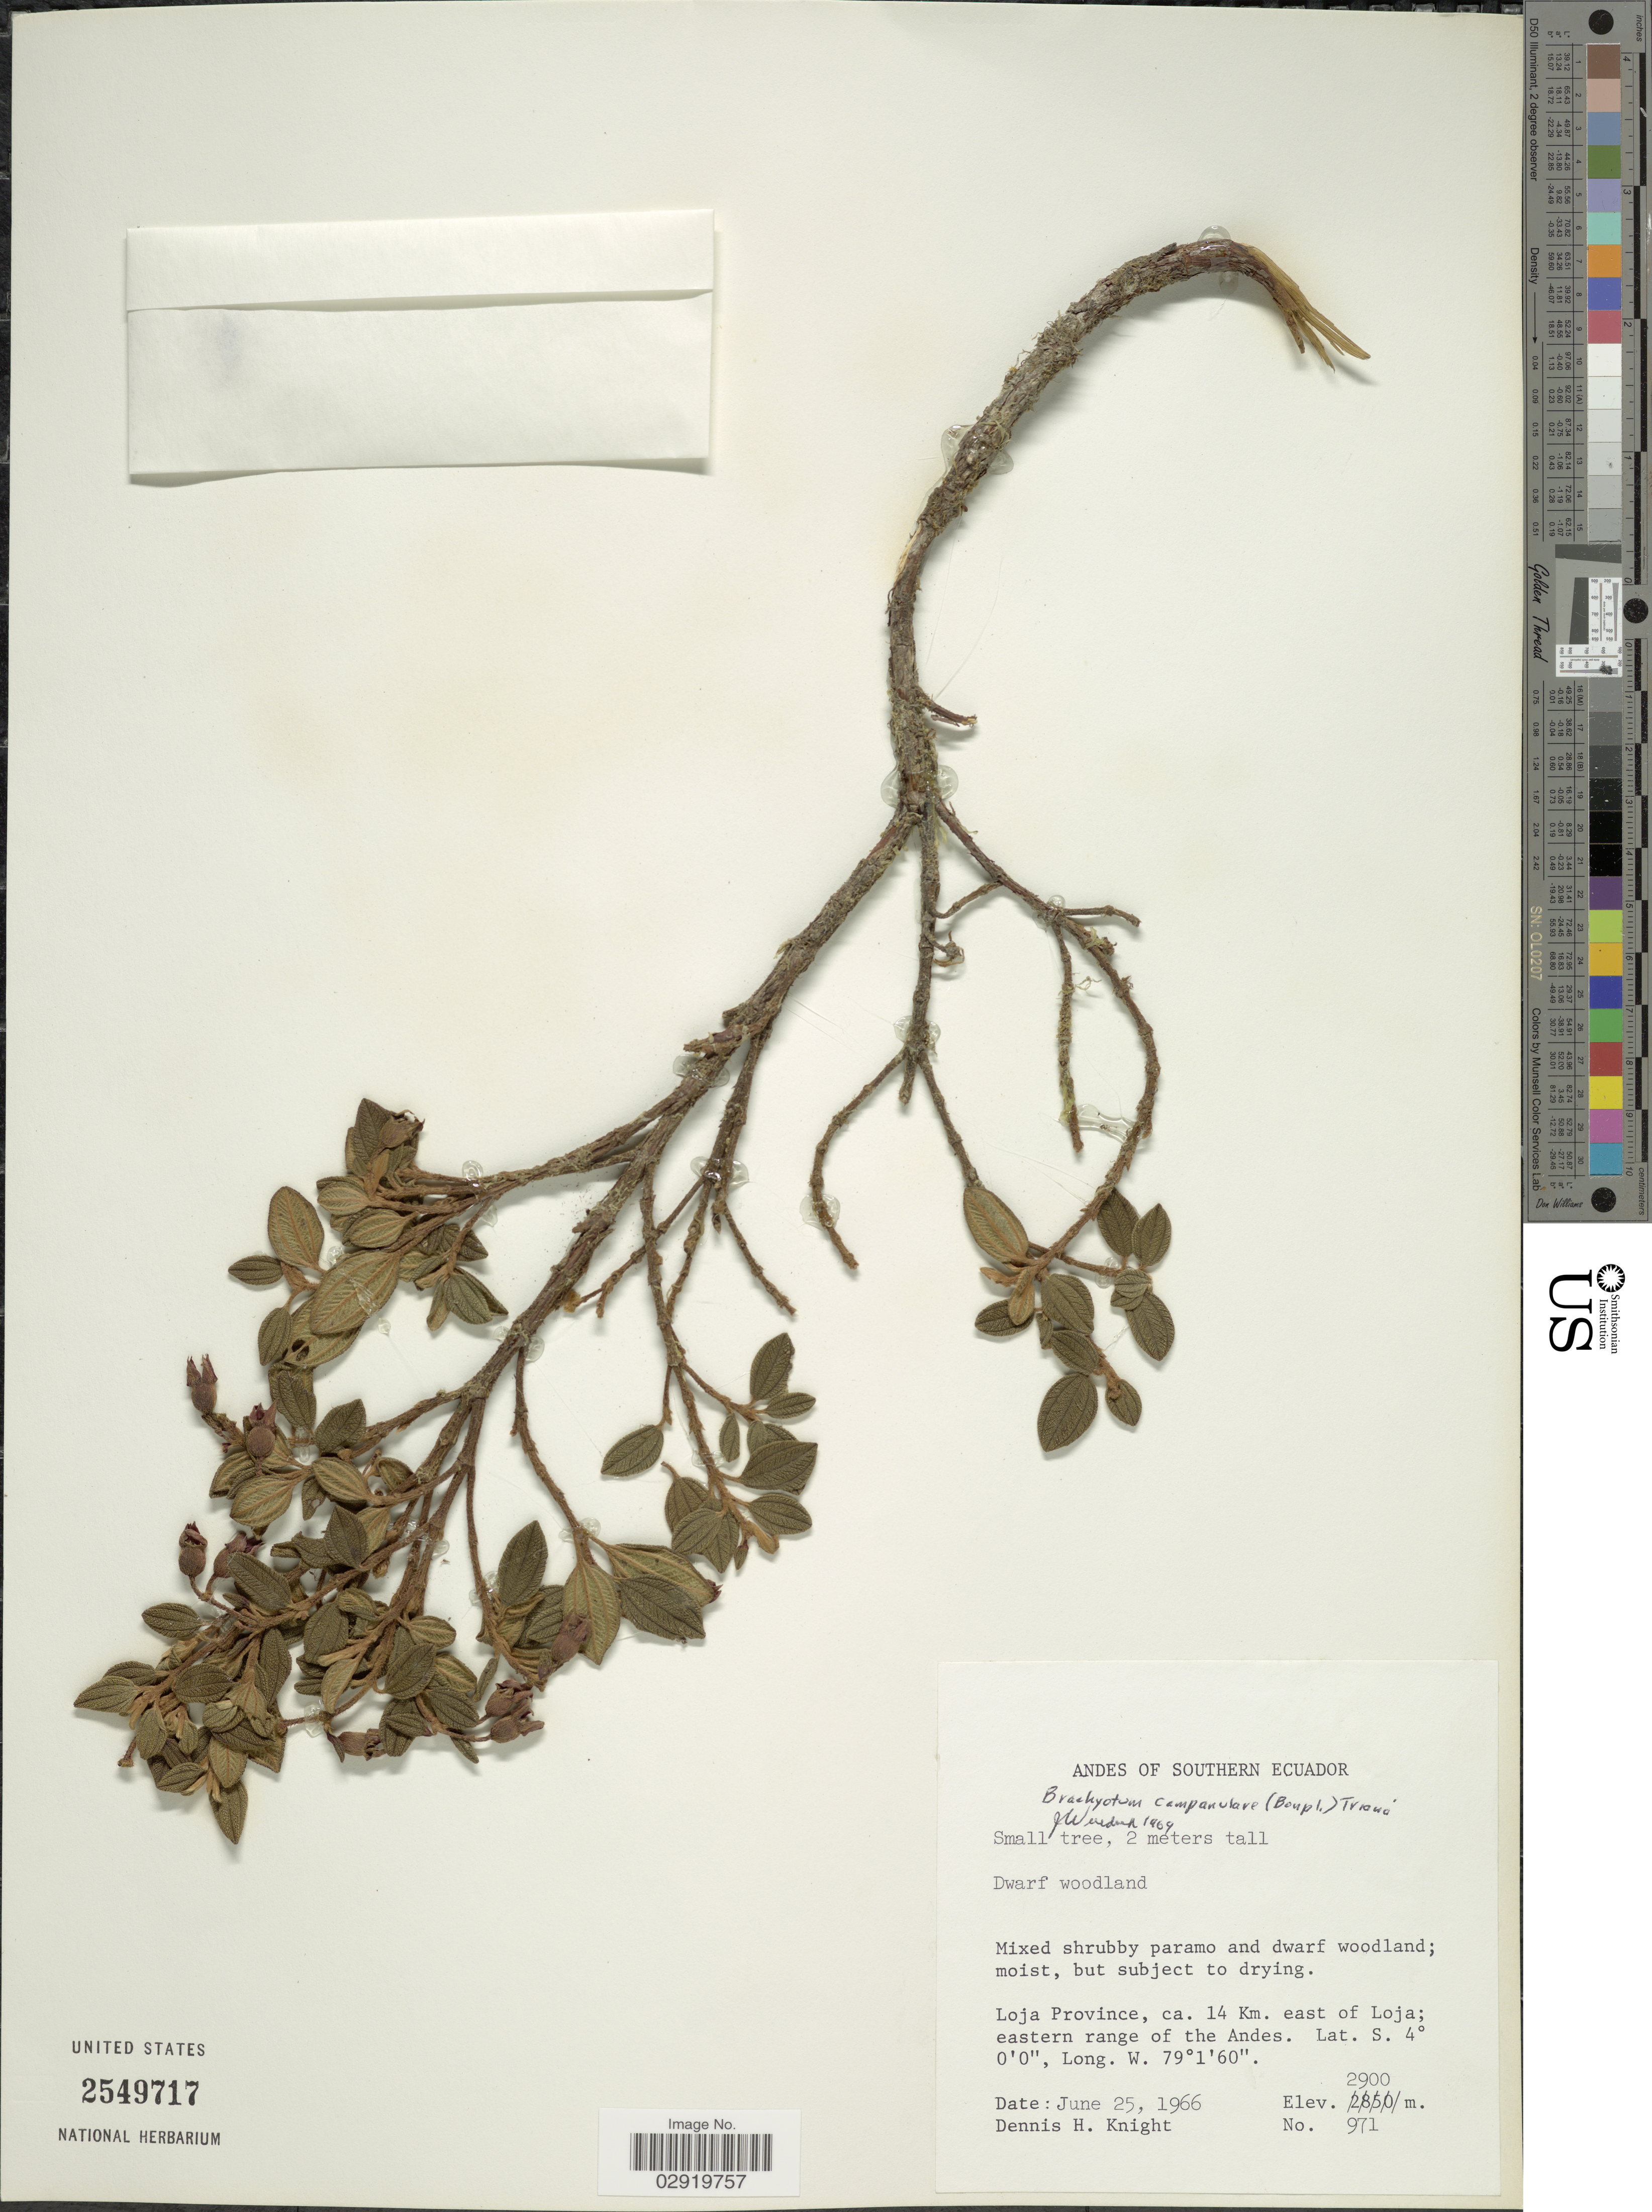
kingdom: Plantae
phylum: Tracheophyta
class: Magnoliopsida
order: Myrtales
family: Melastomataceae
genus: Brachyotum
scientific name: Brachyotum campanulare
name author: (Bonpl.) Triana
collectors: D. Knight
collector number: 971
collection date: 1966-06-25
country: Ecuador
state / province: Loja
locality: Southern Ecuador. Ca. 14 Km. east of Loja; eastern range of the Andes.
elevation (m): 2900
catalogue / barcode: US 2549717